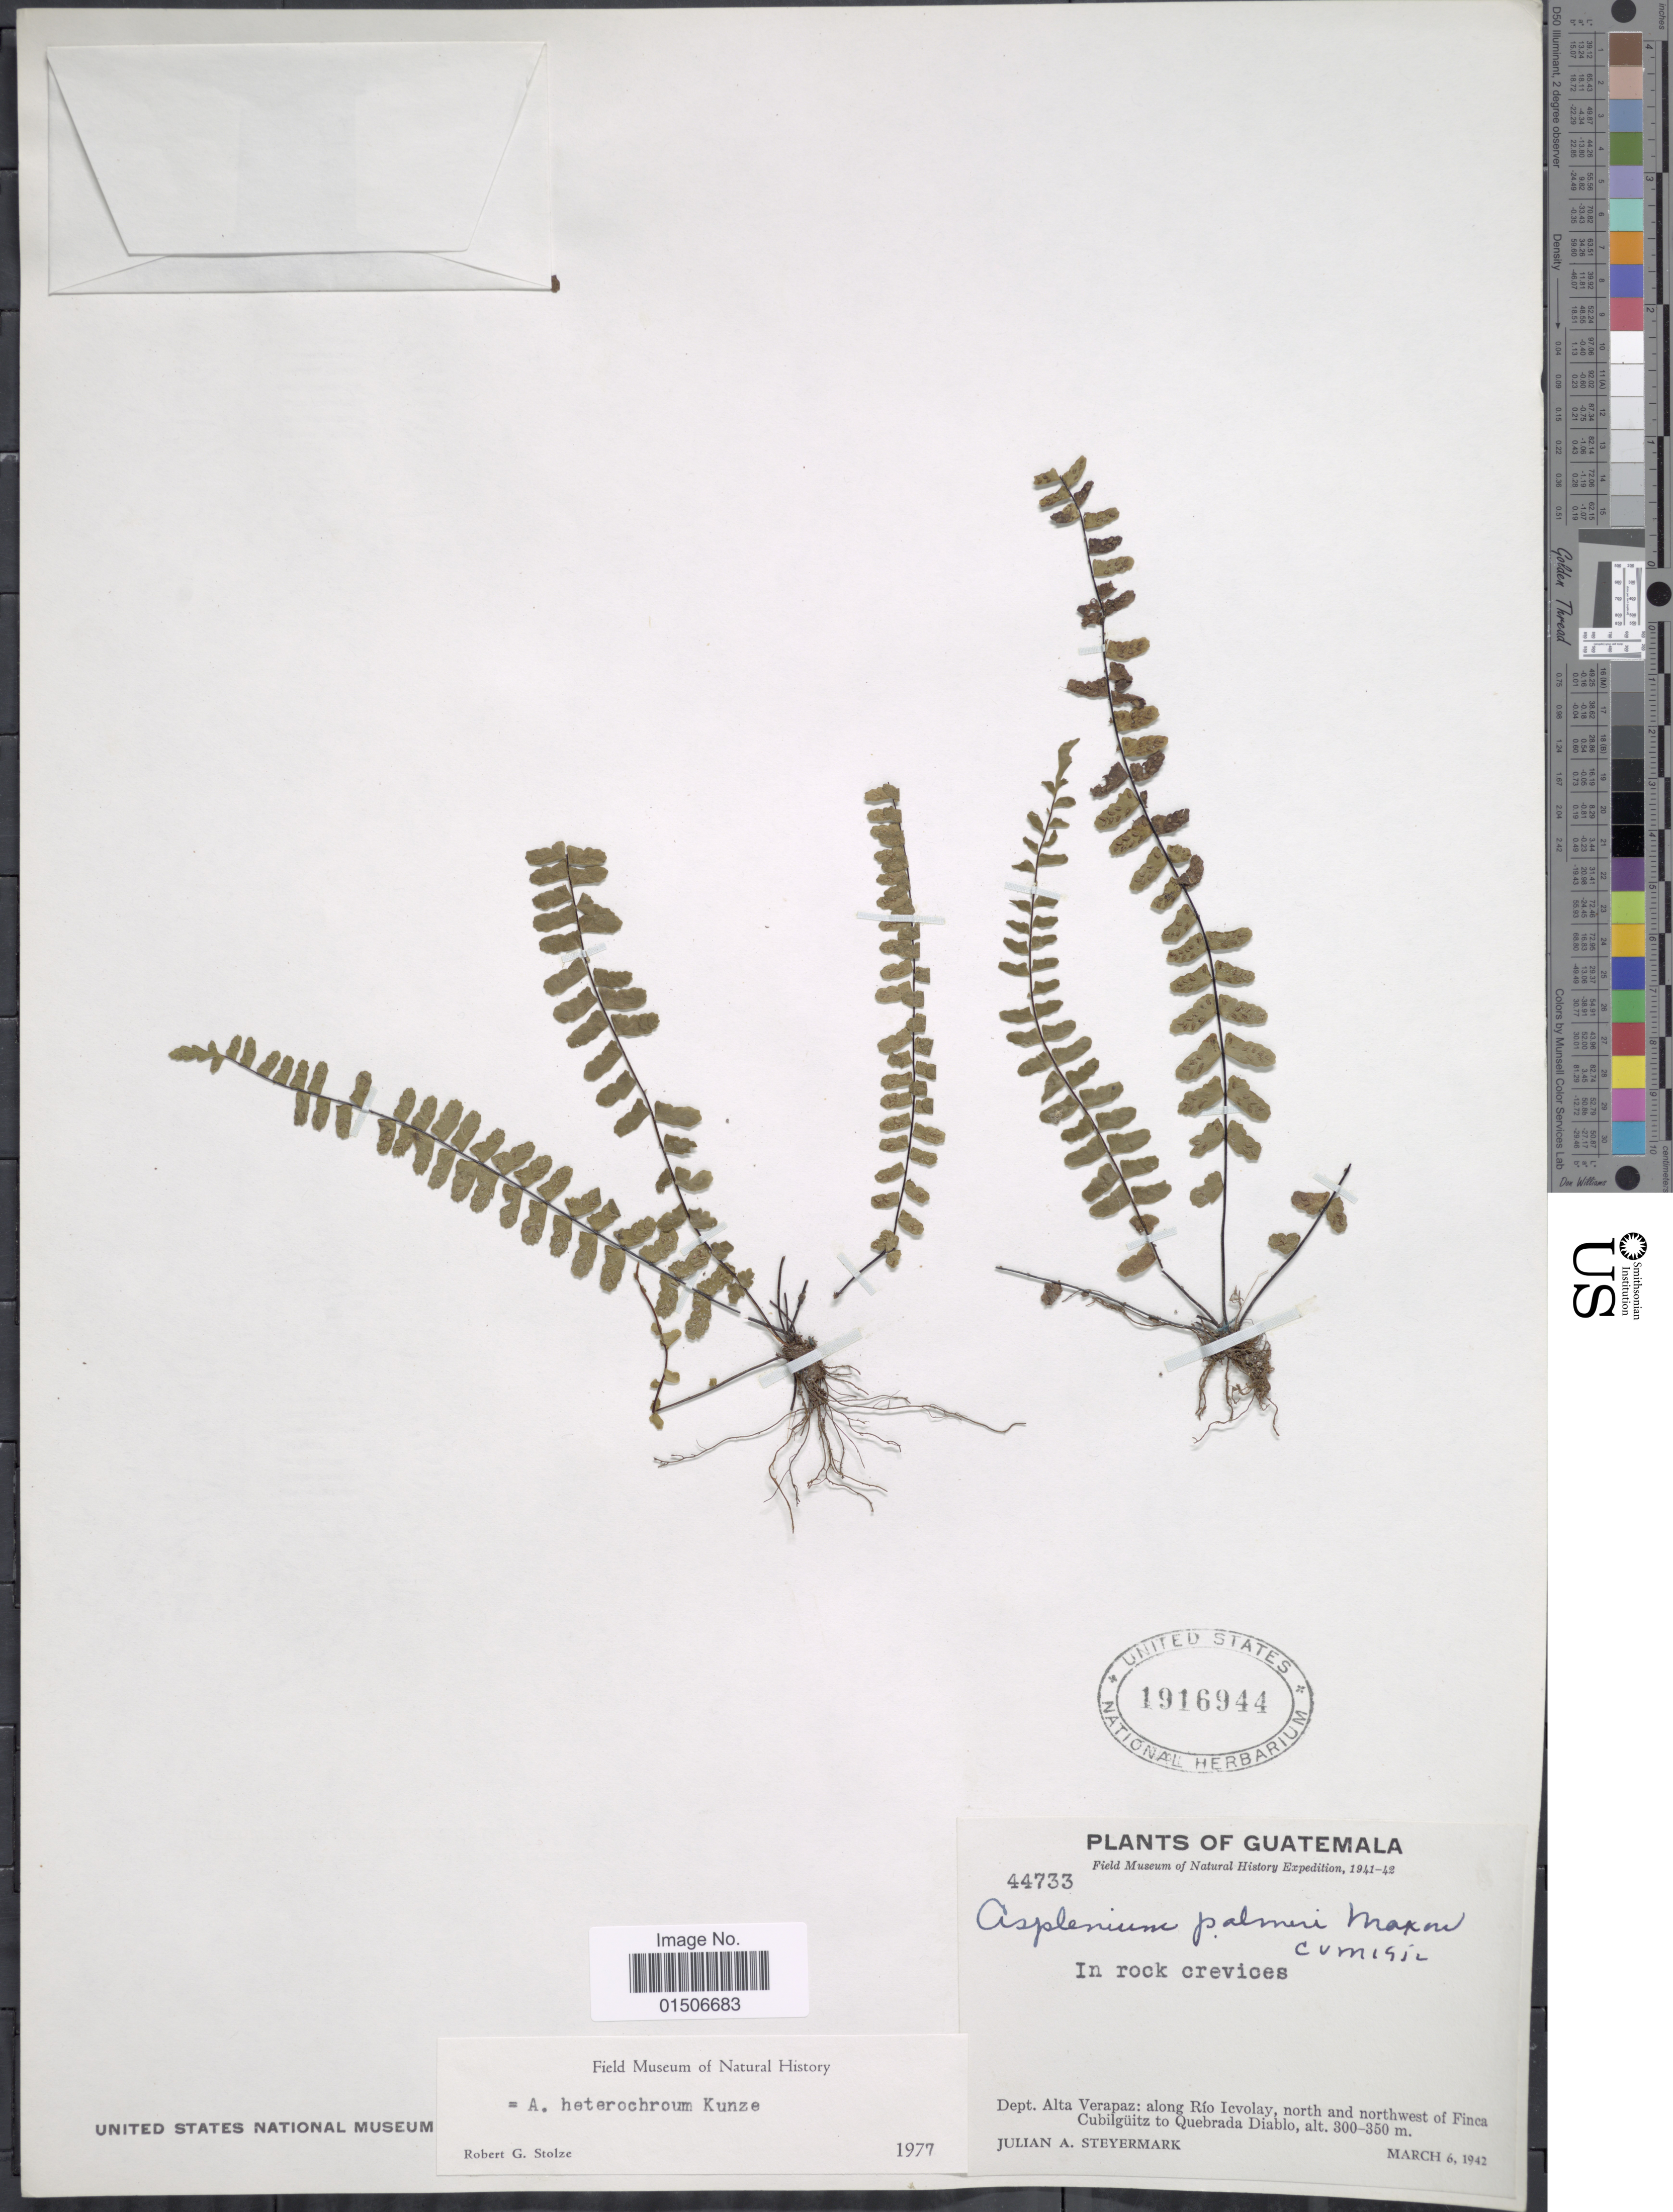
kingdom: Plantae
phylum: Tracheophyta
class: Polypodiopsida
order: Polypodiales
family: Aspleniaceae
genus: Asplenium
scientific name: Asplenium heterochroum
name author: Kunze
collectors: J. Steyermark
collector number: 44733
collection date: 1942-03-06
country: Guatemala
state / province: Alta Verapaz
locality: Dept. Alta Verapaz: along Río Icvolay, north and northwest of Finca Cubilgüitz to Quebrada Diablo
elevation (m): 300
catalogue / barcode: US 1916944